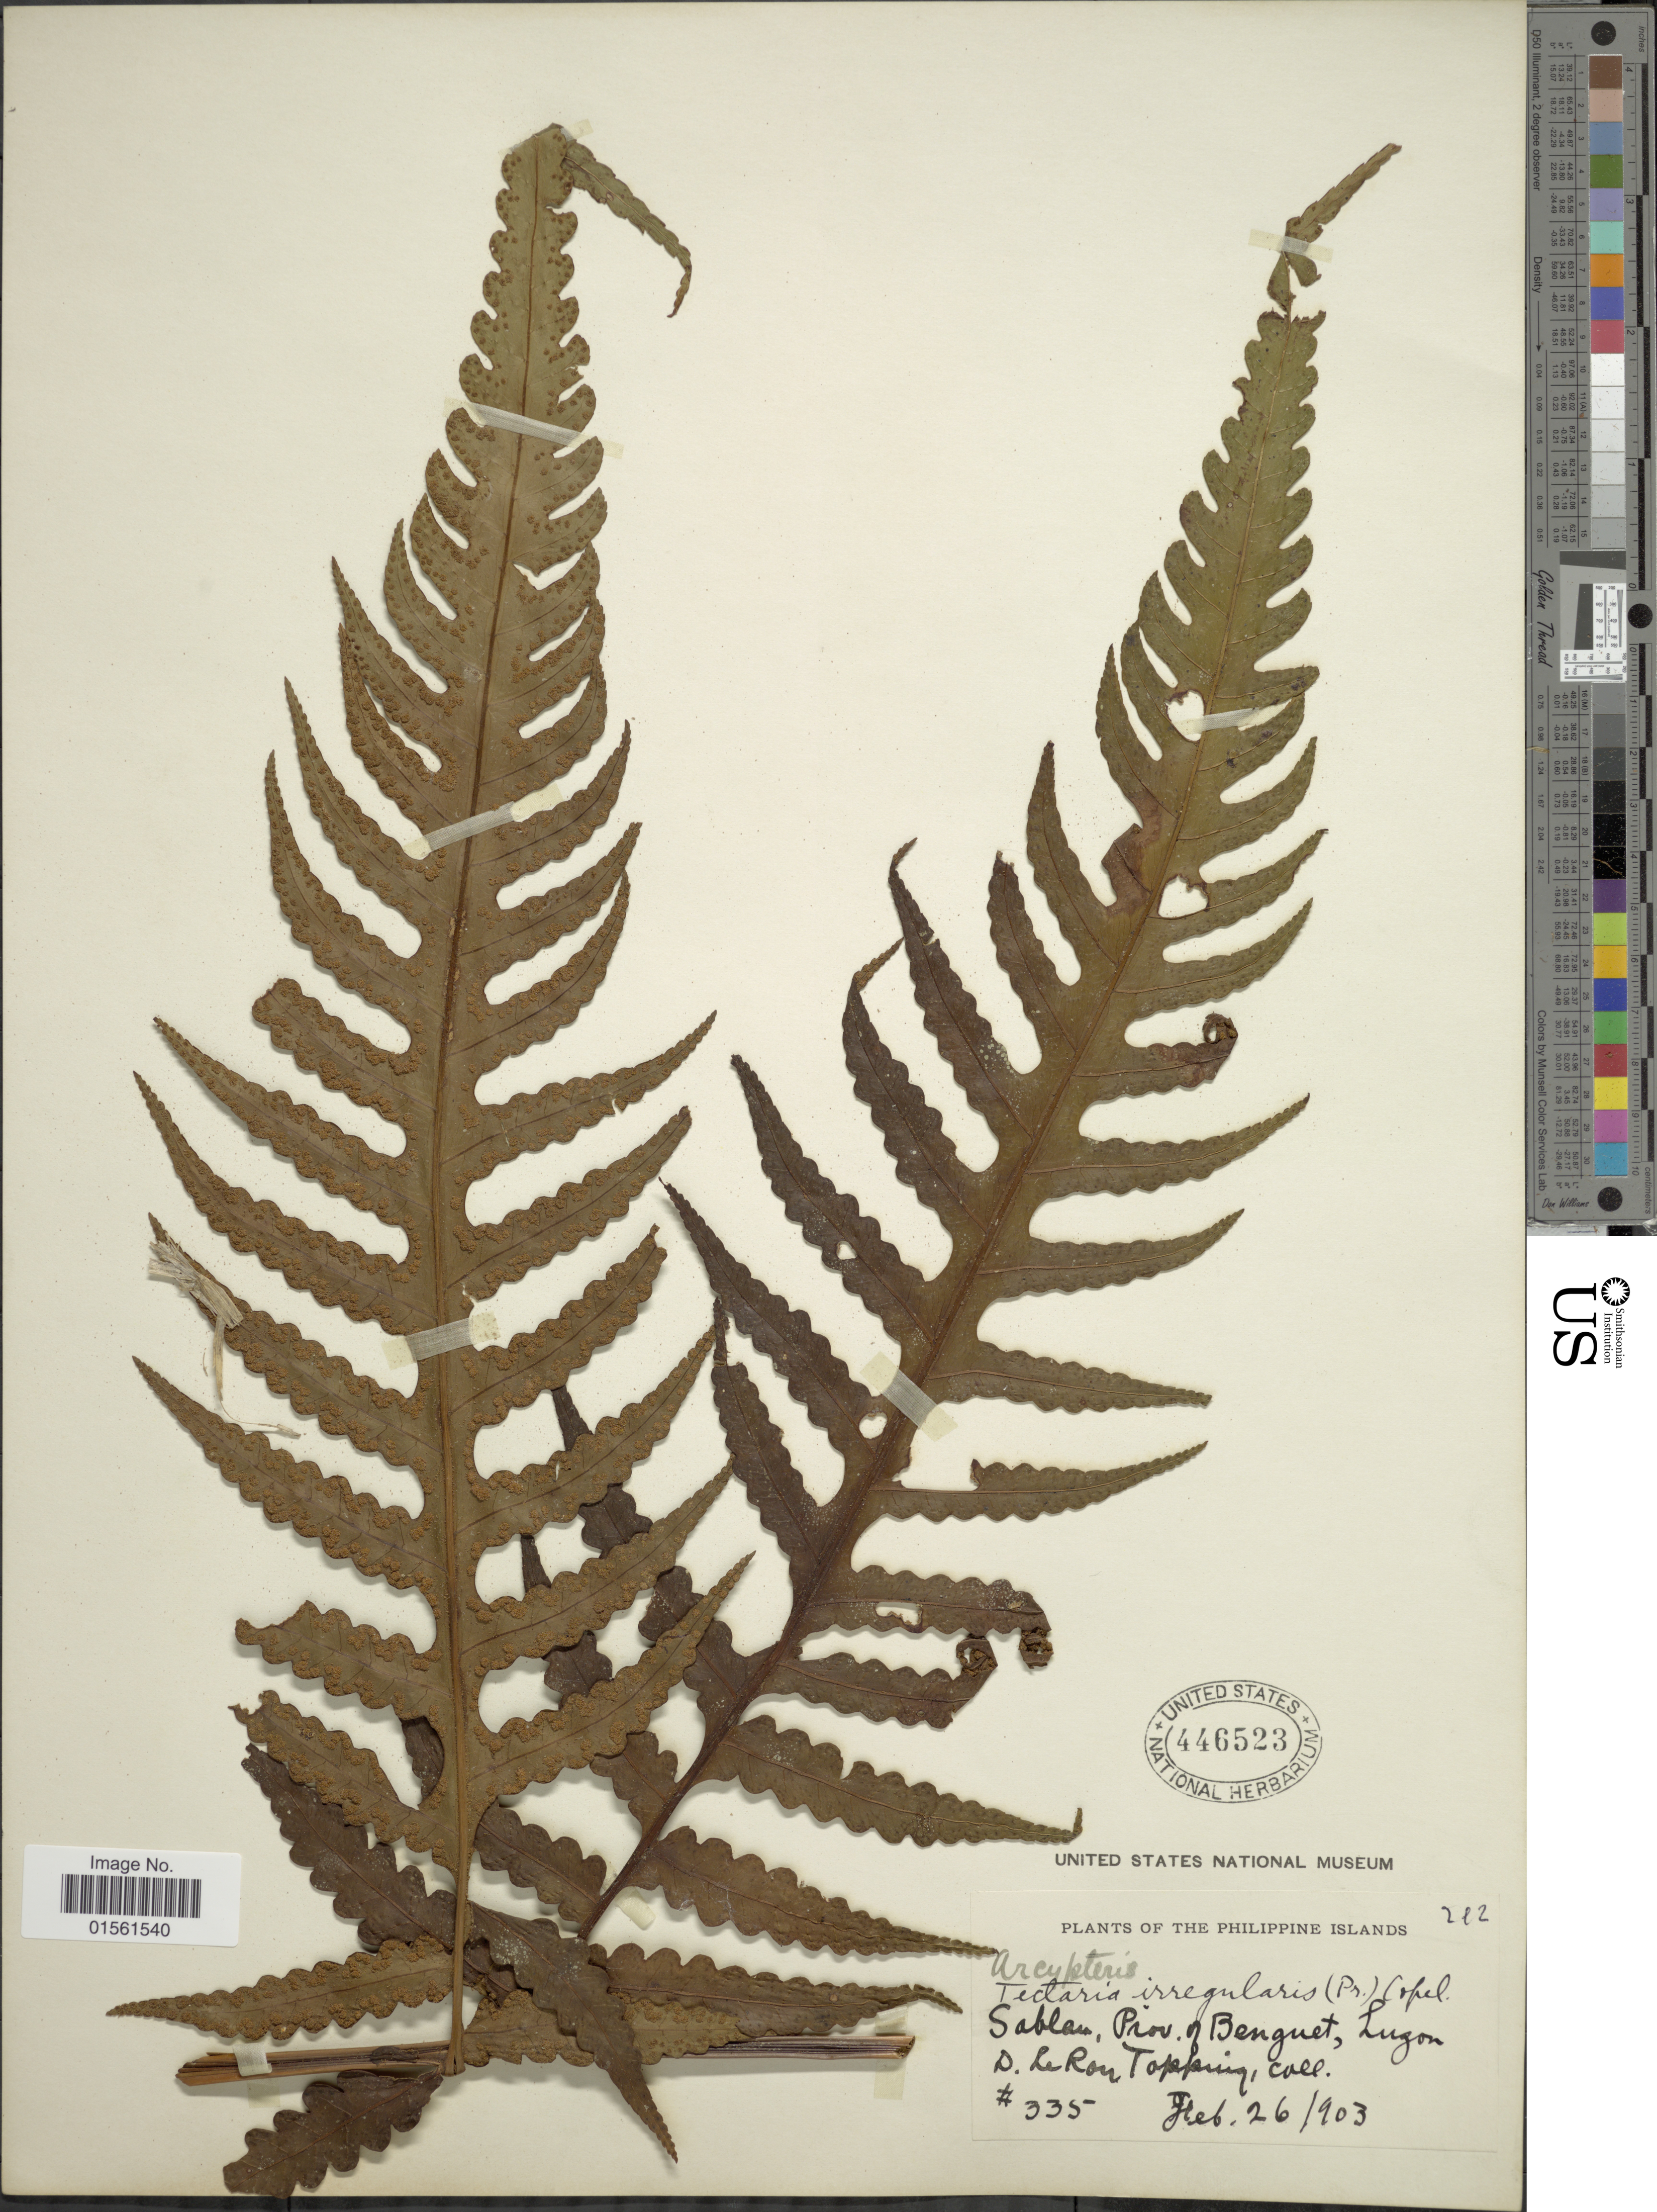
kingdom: Plantae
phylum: Tracheophyta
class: Polypodiopsida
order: Polypodiales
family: Dryopteridaceae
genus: Pleocnemia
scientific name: Pleocnemia brongniartii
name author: (Bory) Holttum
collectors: D. L. Topping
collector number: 335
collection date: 1903-02-26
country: Philippines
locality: Sablan, Prov. of Benguet, Luzon.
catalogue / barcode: US 446523